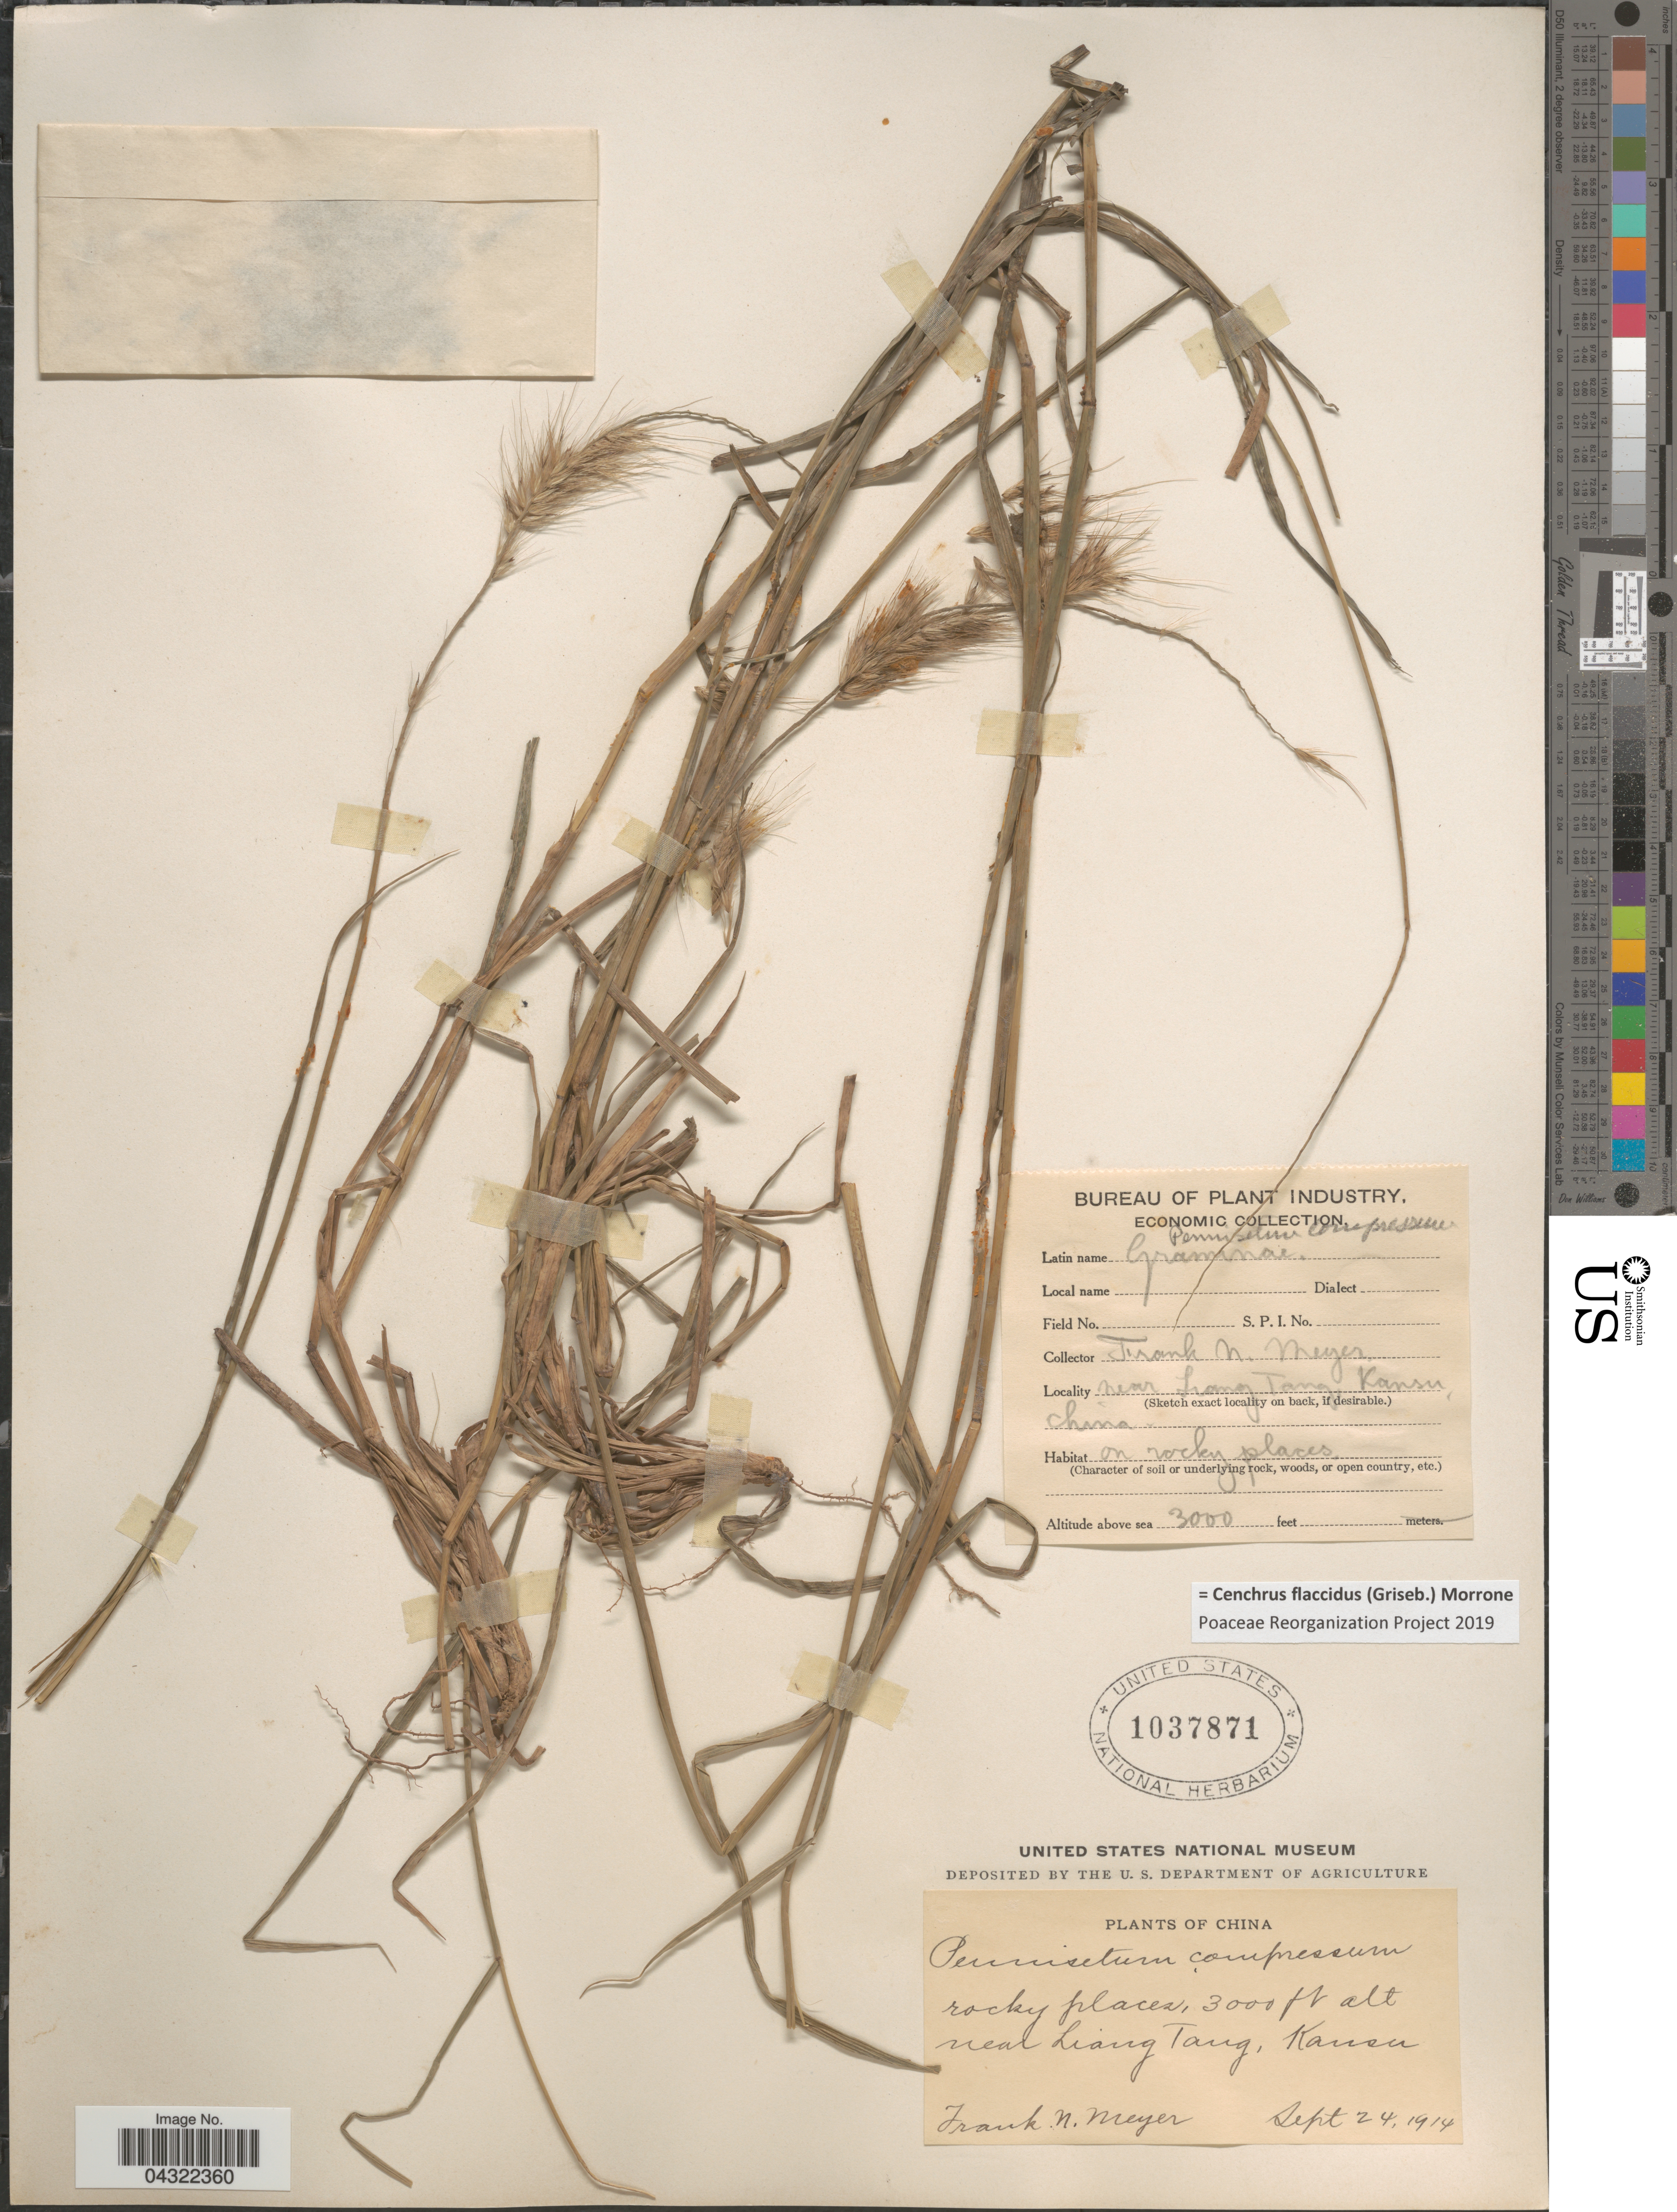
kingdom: Plantae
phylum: Tracheophyta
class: Liliopsida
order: Poales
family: Poaceae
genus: Cenchrus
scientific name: Cenchrus flaccidus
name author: (Griseb.) Morrone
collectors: F. N. Meyer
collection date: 1914-09-24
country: China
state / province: Gansu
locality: Near Liang Tang, Kansu.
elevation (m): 914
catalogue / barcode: US 1037871